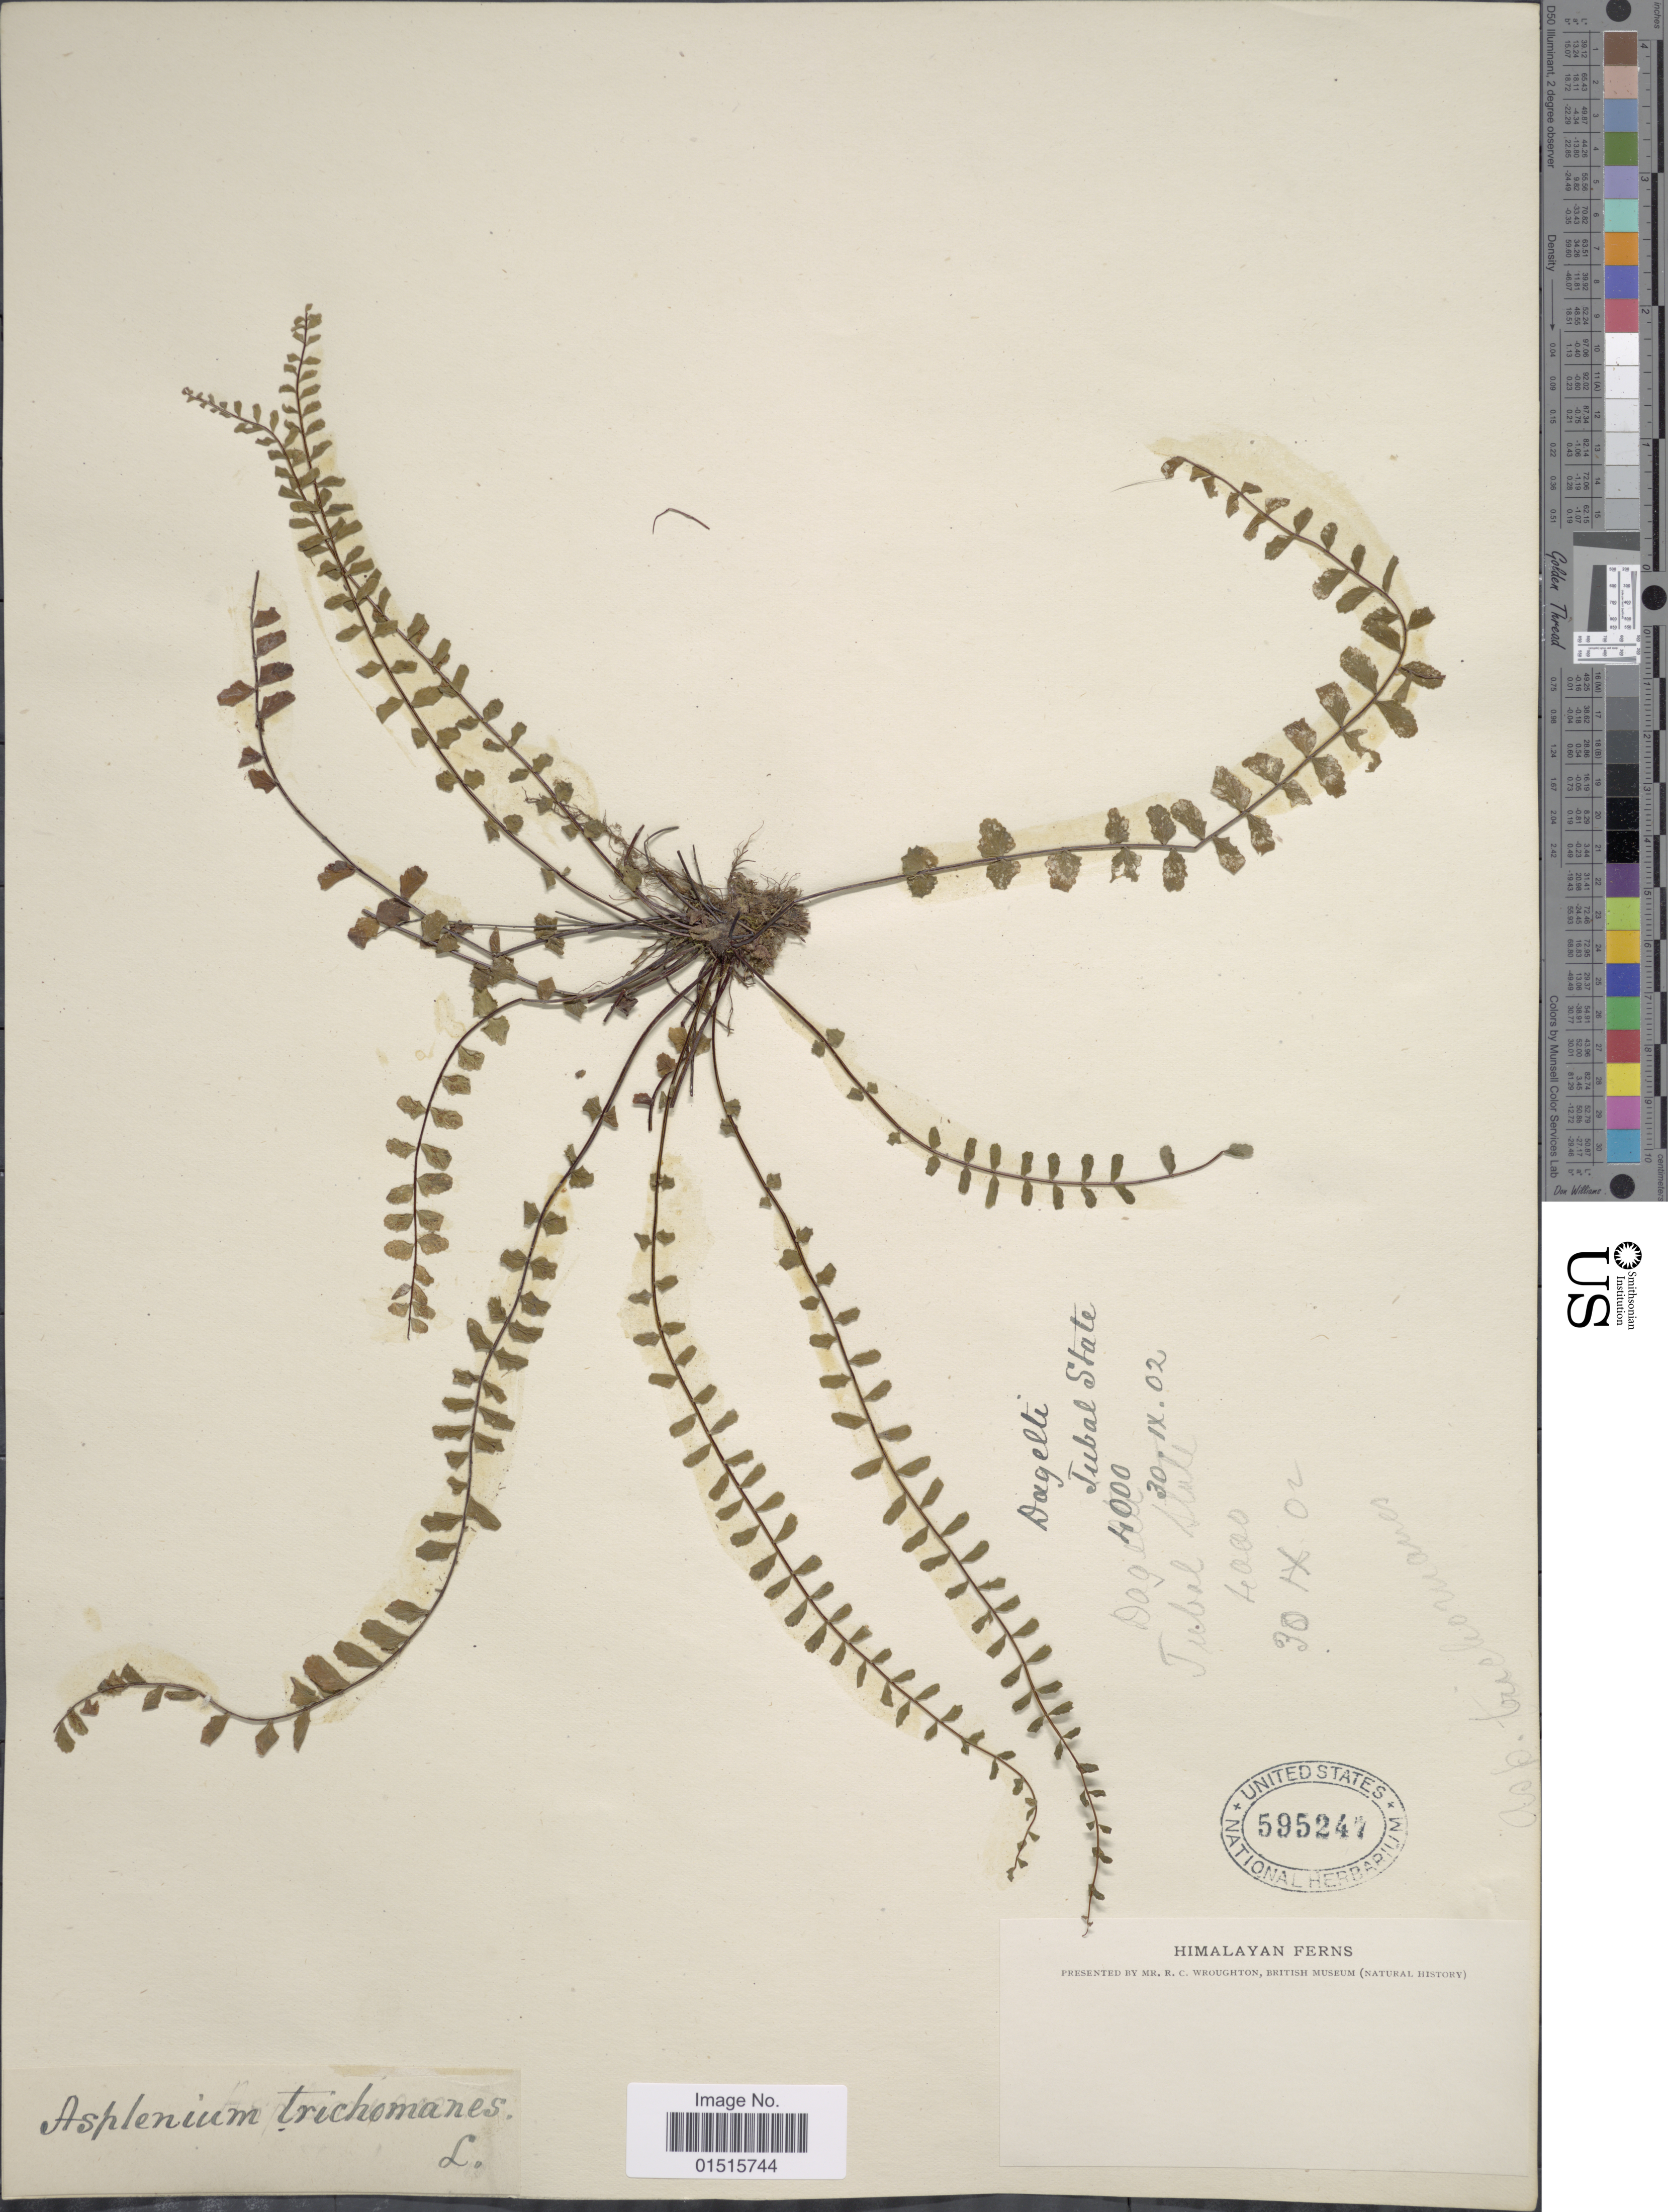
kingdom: Plantae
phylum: Tracheophyta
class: Polypodiopsida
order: Polypodiales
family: Aspleniaceae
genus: Asplenium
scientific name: Asplenium trichomanes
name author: L.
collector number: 4000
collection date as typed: Transcribed d/m/y: 30/9/2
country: India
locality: Himalayan Ferns, Tubal State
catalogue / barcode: US 595247